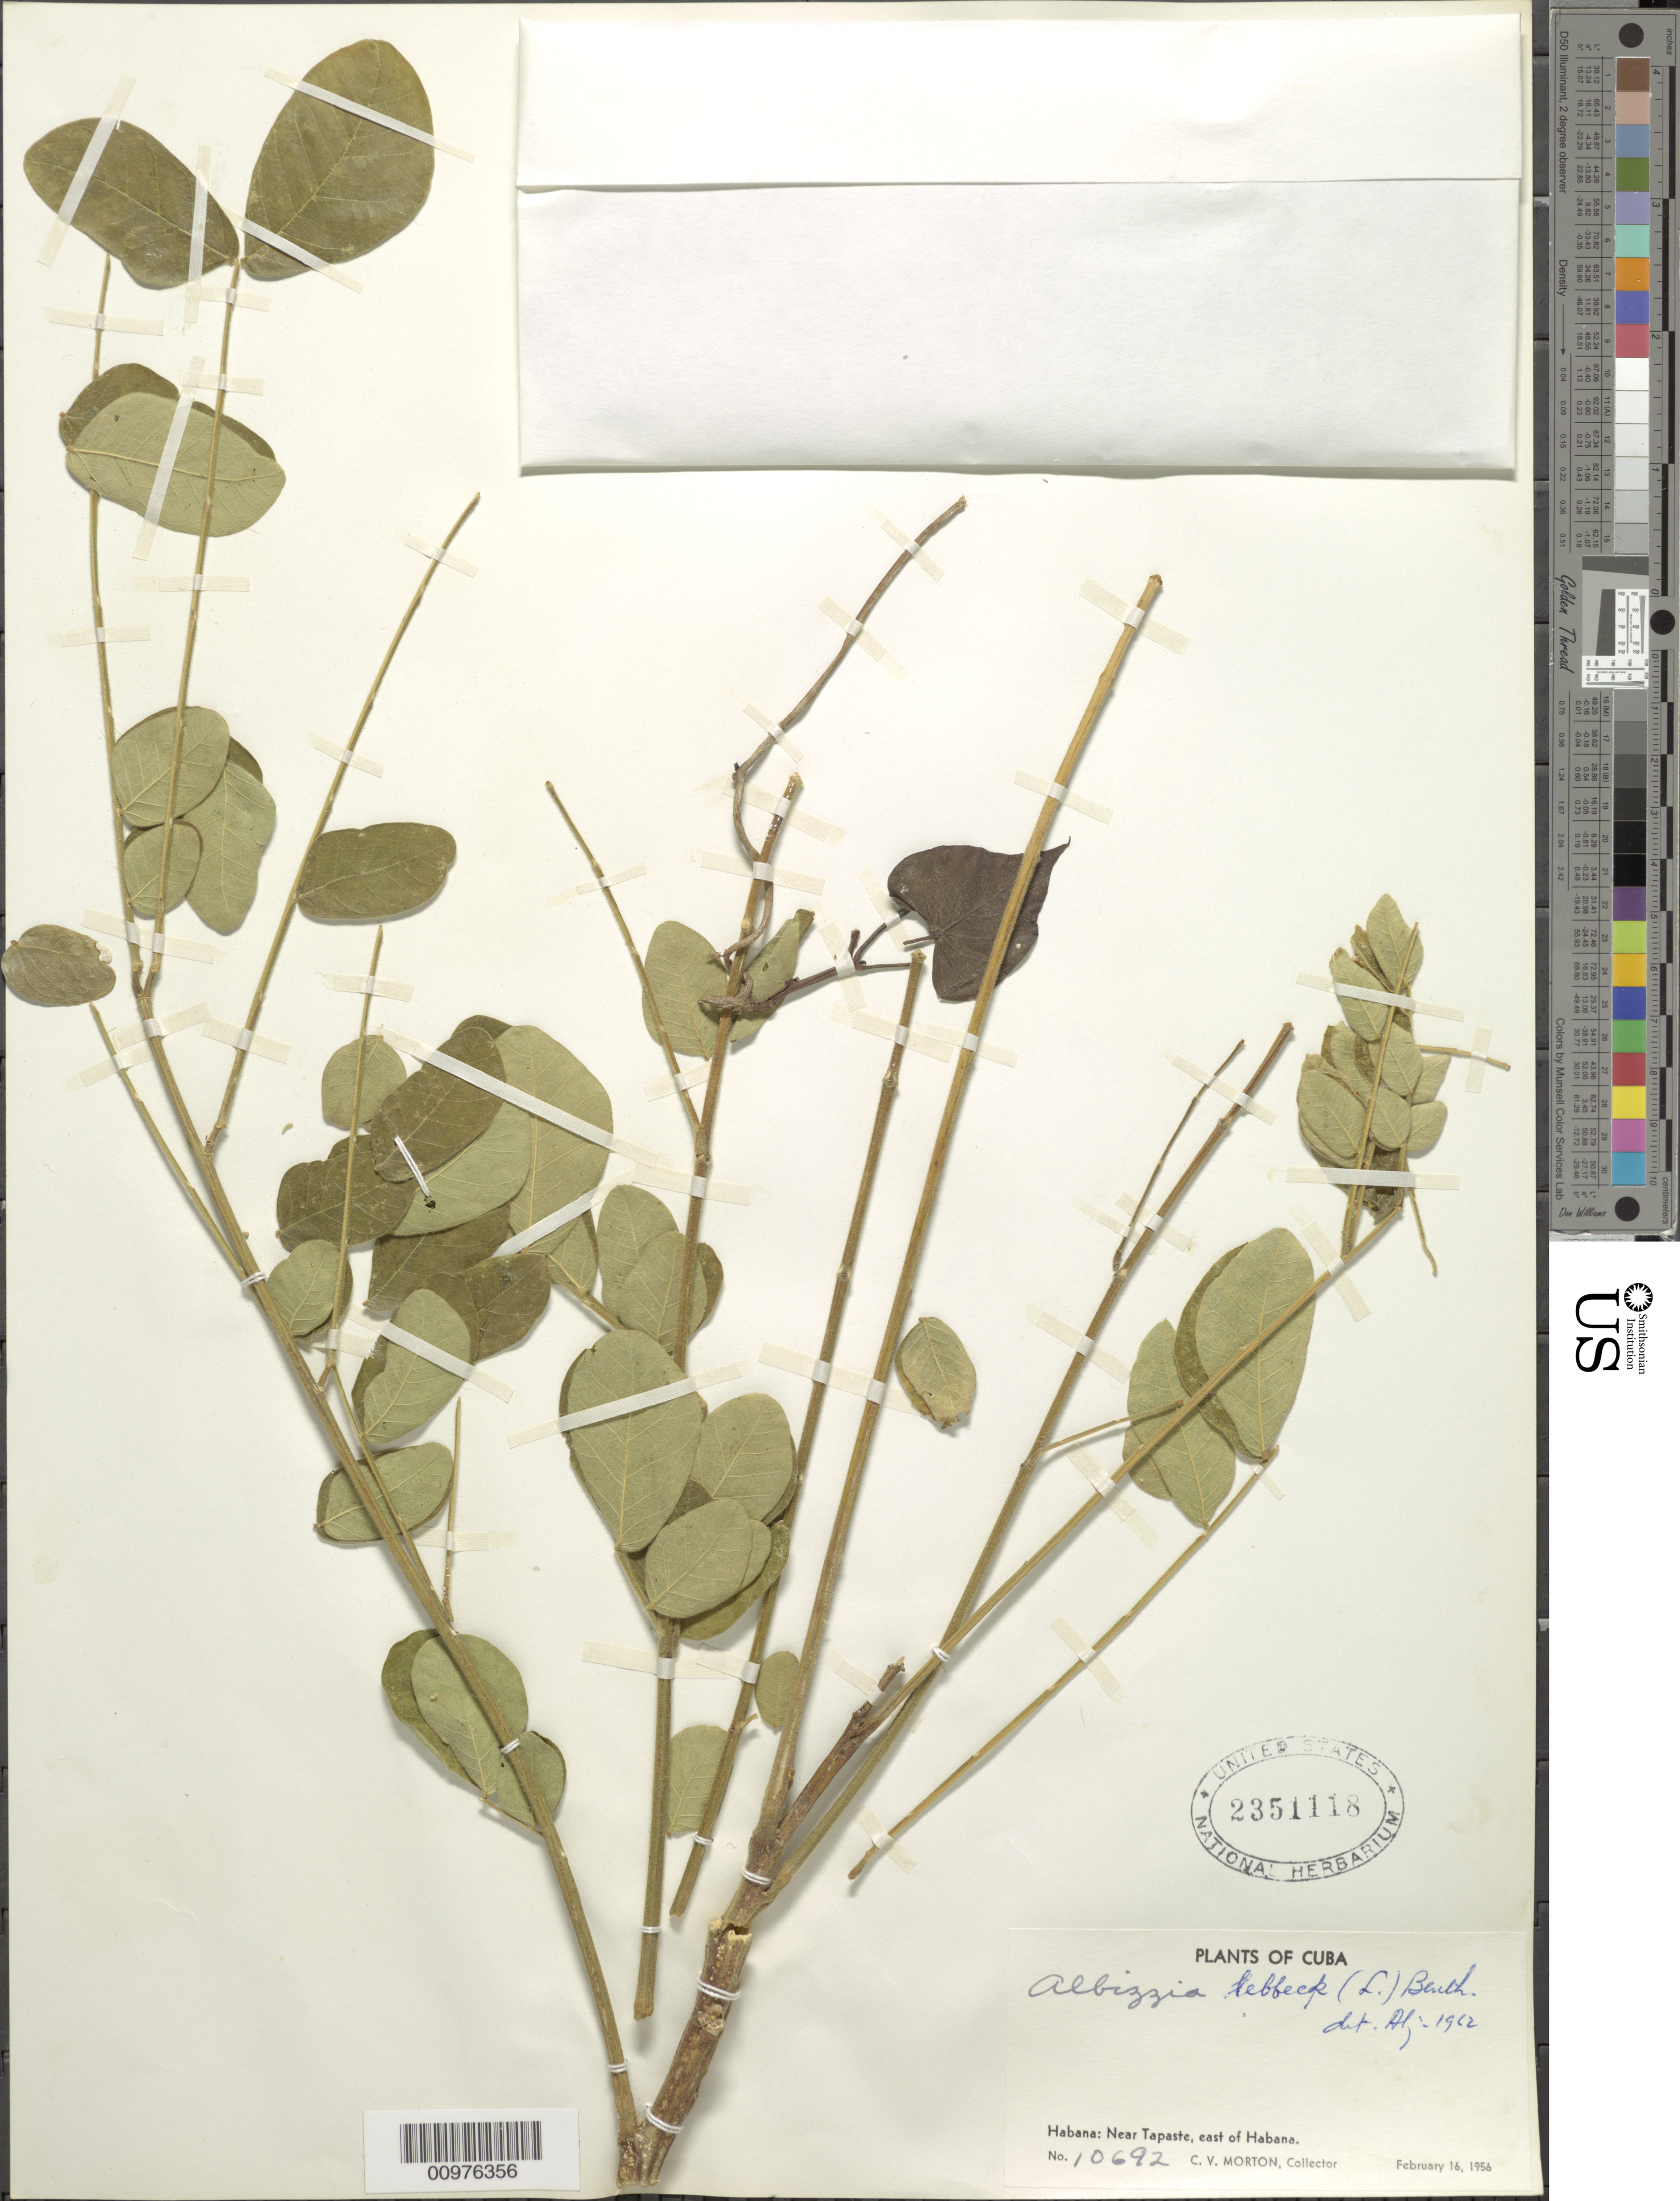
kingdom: Plantae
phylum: Tracheophyta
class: Magnoliopsida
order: Fabales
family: Fabaceae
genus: Albizia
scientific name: Albizia lebbeck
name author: (L.) Benth.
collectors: C. V. Morton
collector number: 10692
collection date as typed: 16 Feb 1956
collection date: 1956-02-16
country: Cuba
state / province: La Habana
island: Cuba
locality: Near Tapaste, E of Habana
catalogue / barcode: US 2351118